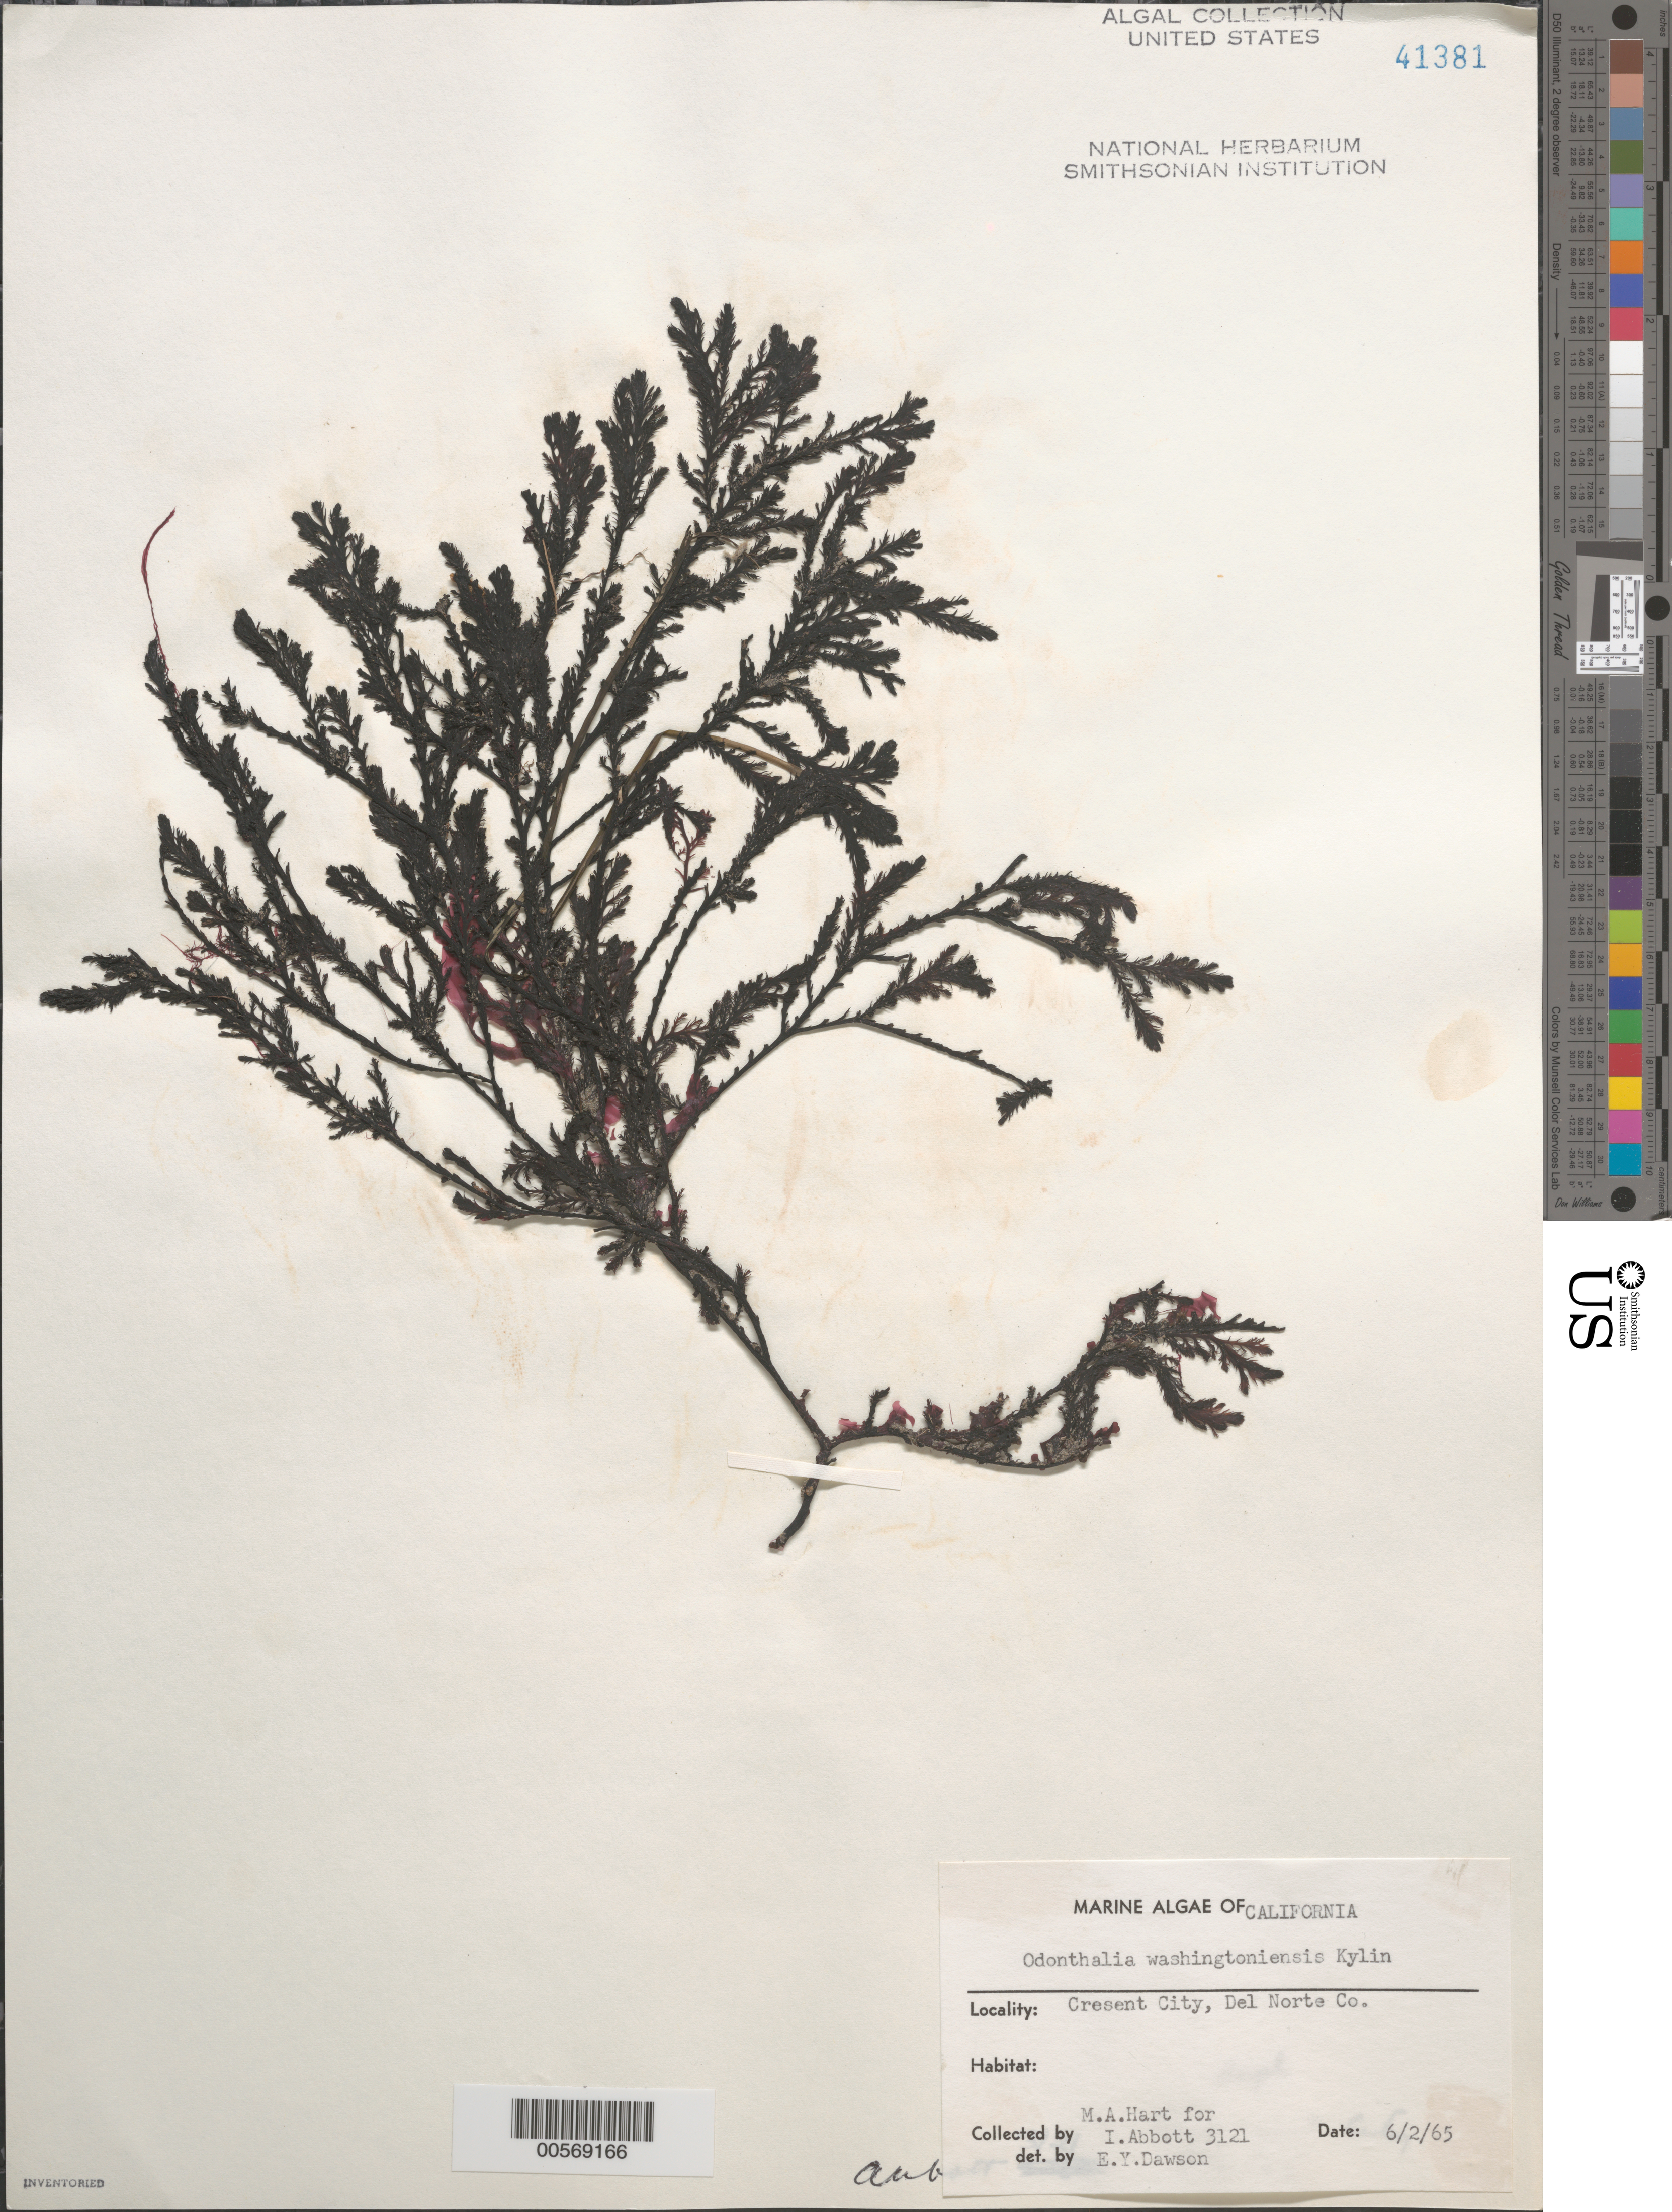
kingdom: Plantae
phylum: Rhodophyta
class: Florideophyceae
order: Ceramiales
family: Rhodomelaceae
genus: Odonthalia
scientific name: Odonthalia washingtoniensis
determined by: Dawson, E. Y.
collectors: M. A. Hart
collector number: IAA 3121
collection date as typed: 02 Jun 1965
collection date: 1965-06-02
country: United States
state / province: California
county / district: Del Norte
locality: Crescent City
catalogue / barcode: US 41381